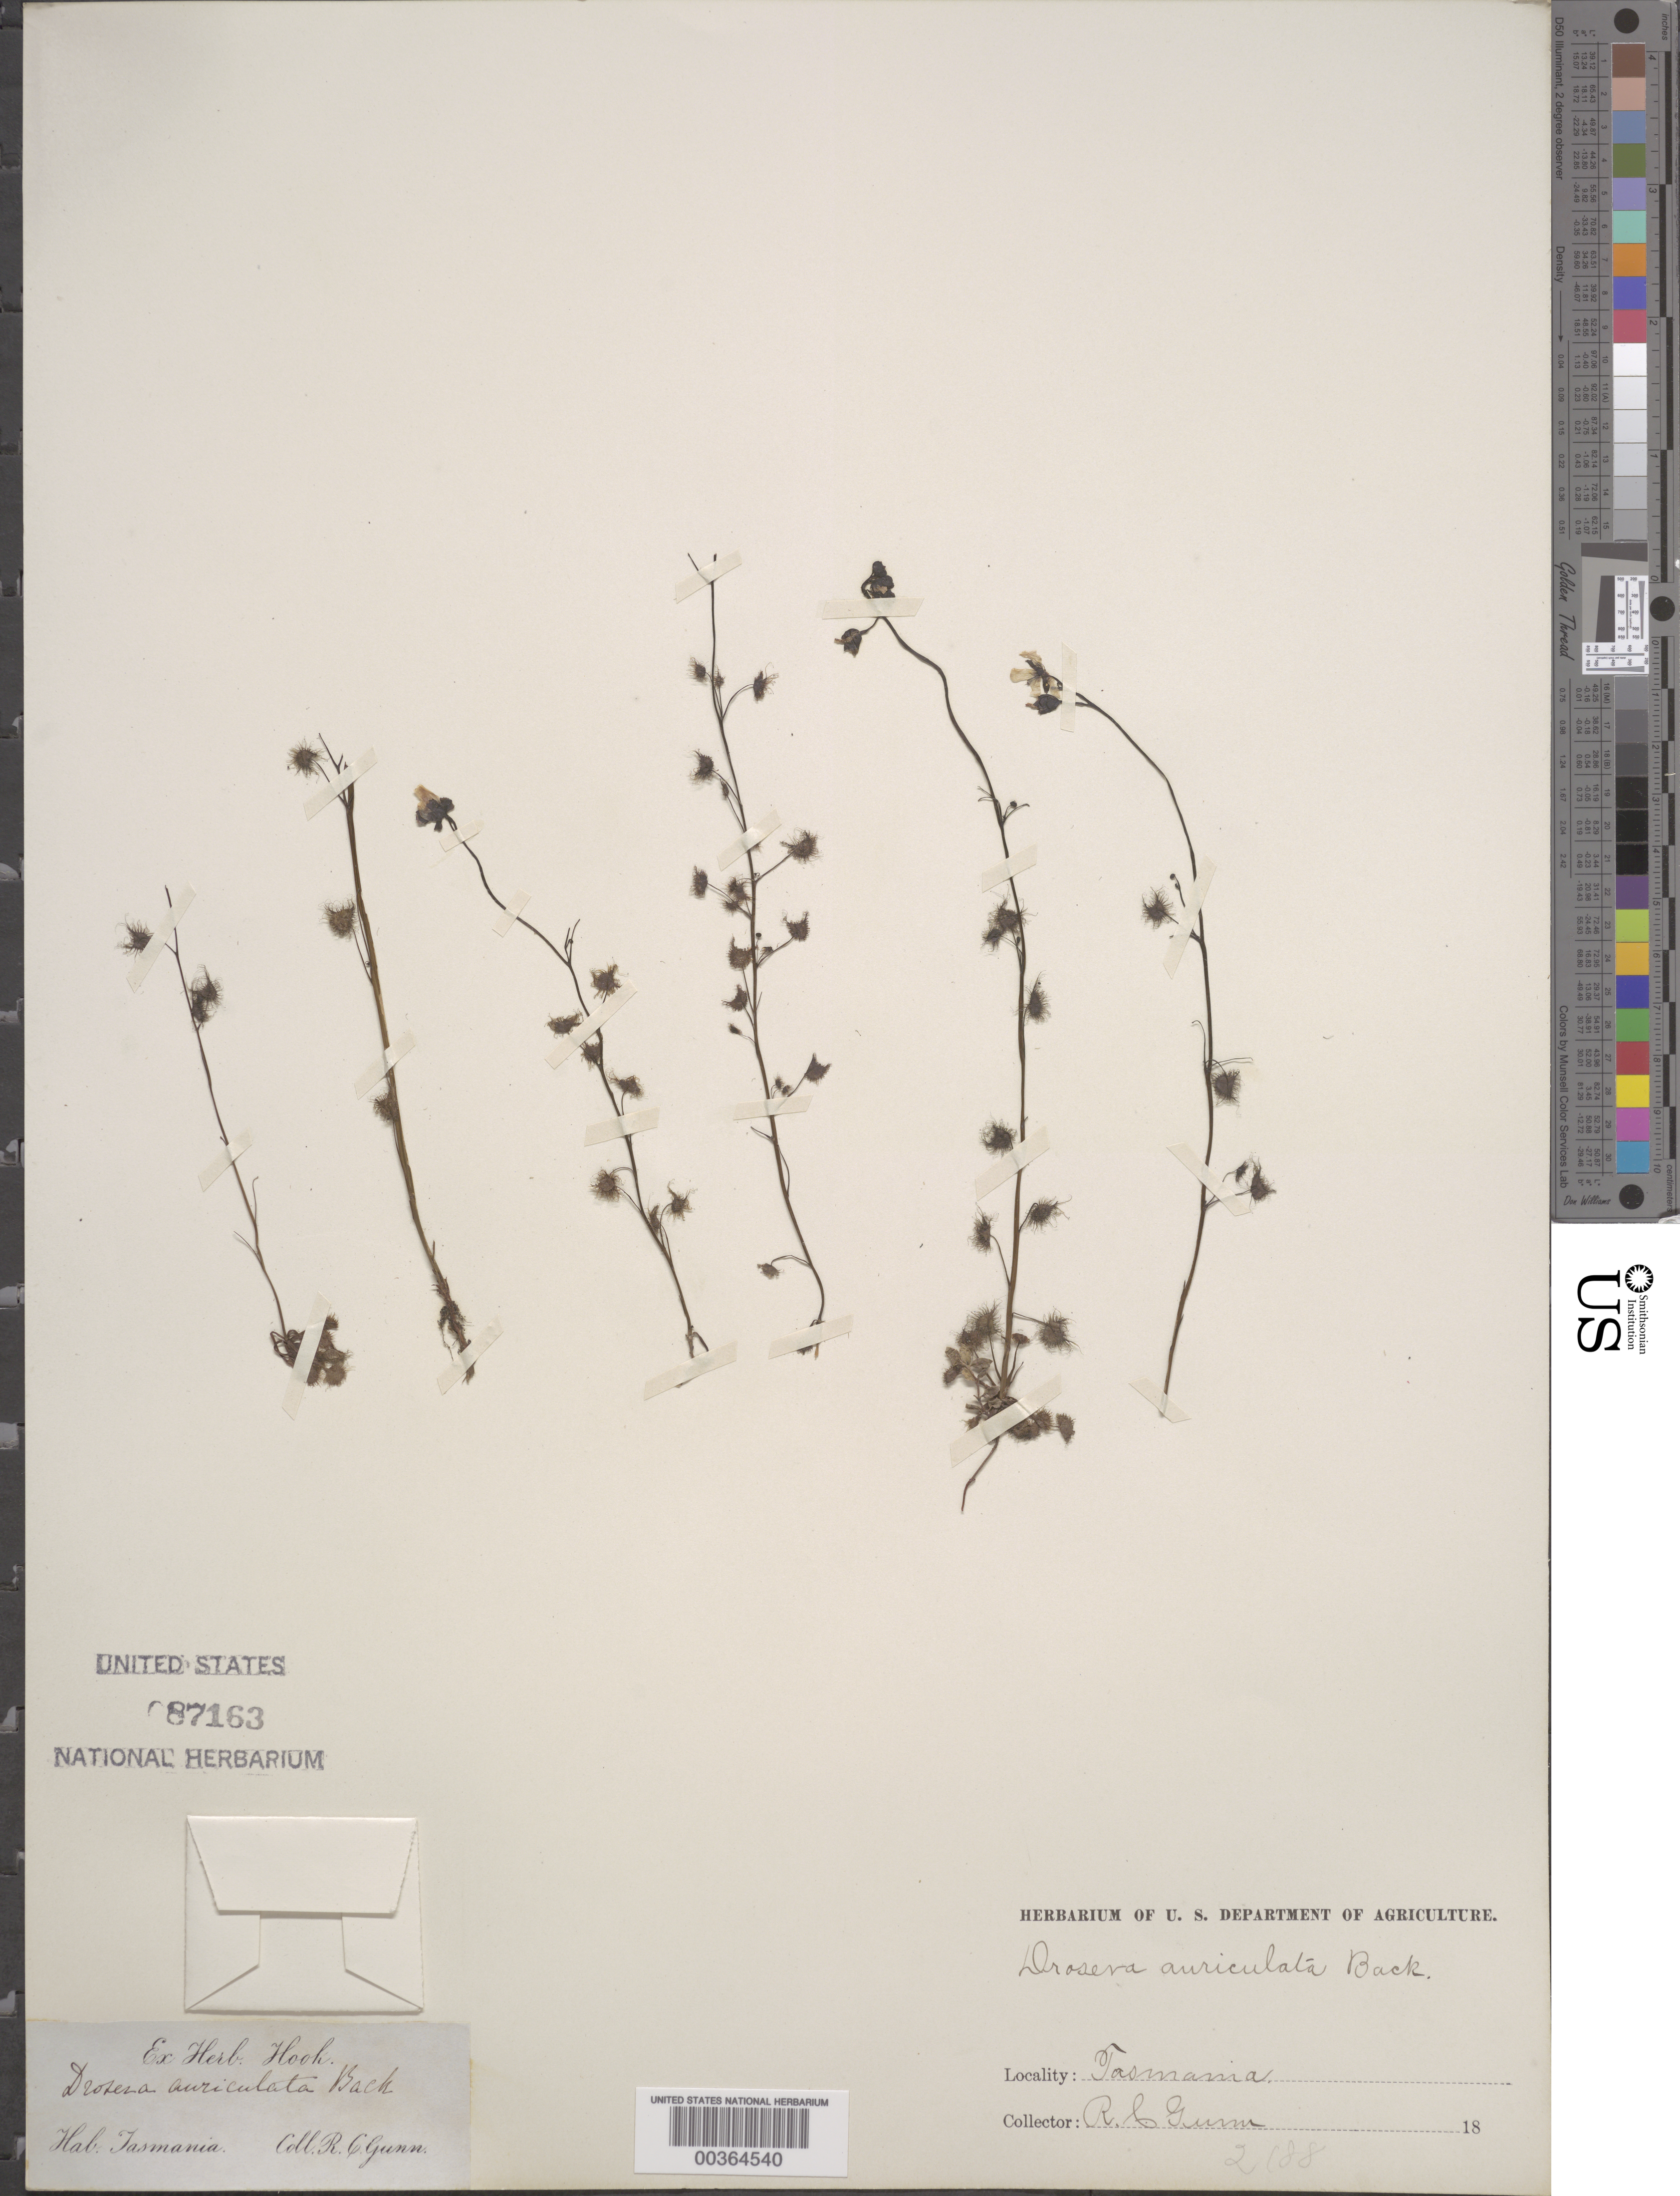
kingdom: Plantae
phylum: Tracheophyta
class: Magnoliopsida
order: Caryophyllales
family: Droseraceae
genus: Drosera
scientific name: Drosera auriculata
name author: Backh. ex Planch.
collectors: R. Gunn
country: Australia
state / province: Tasmania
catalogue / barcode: US 87163